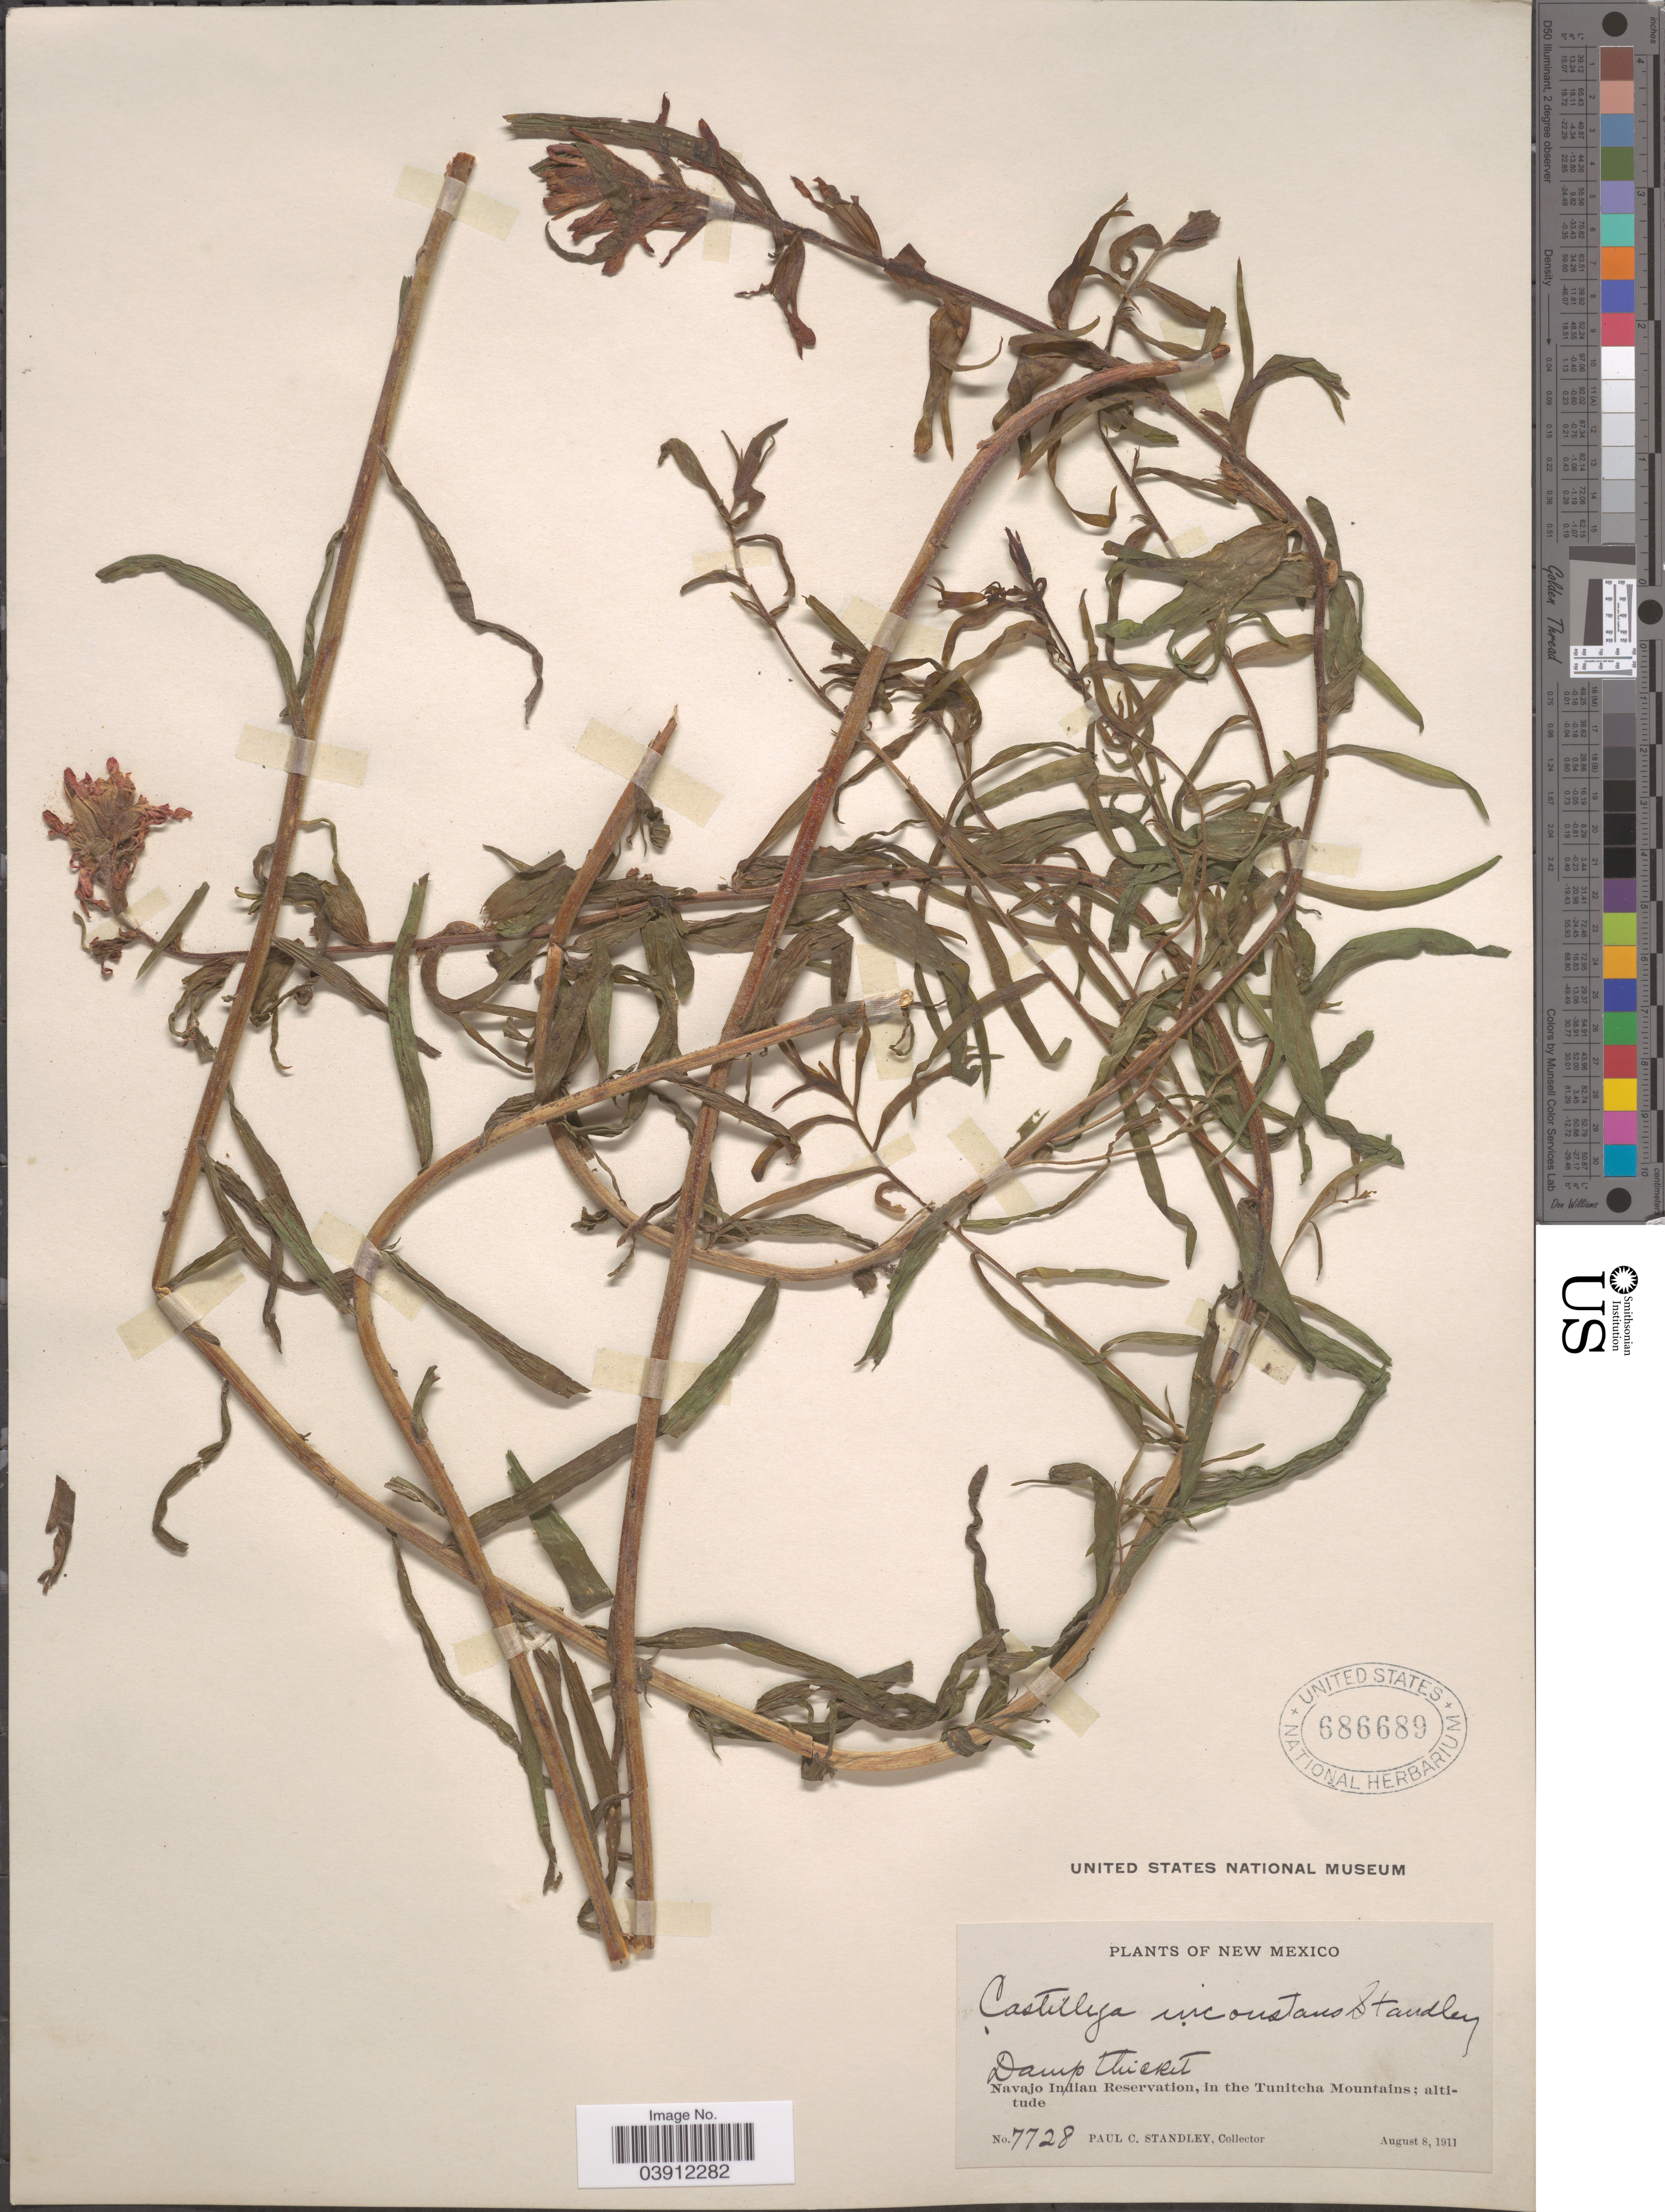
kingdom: Plantae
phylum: Tracheophyta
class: Magnoliopsida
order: Lamiales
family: Orobanchaceae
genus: Castilleja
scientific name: Castilleja inconstans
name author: Standl.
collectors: P. C. Standley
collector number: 7728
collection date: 1911-08-08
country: United States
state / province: New Mexico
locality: Navajo Indian Reservation, in the Tunitcha Mountains.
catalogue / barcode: US 686689